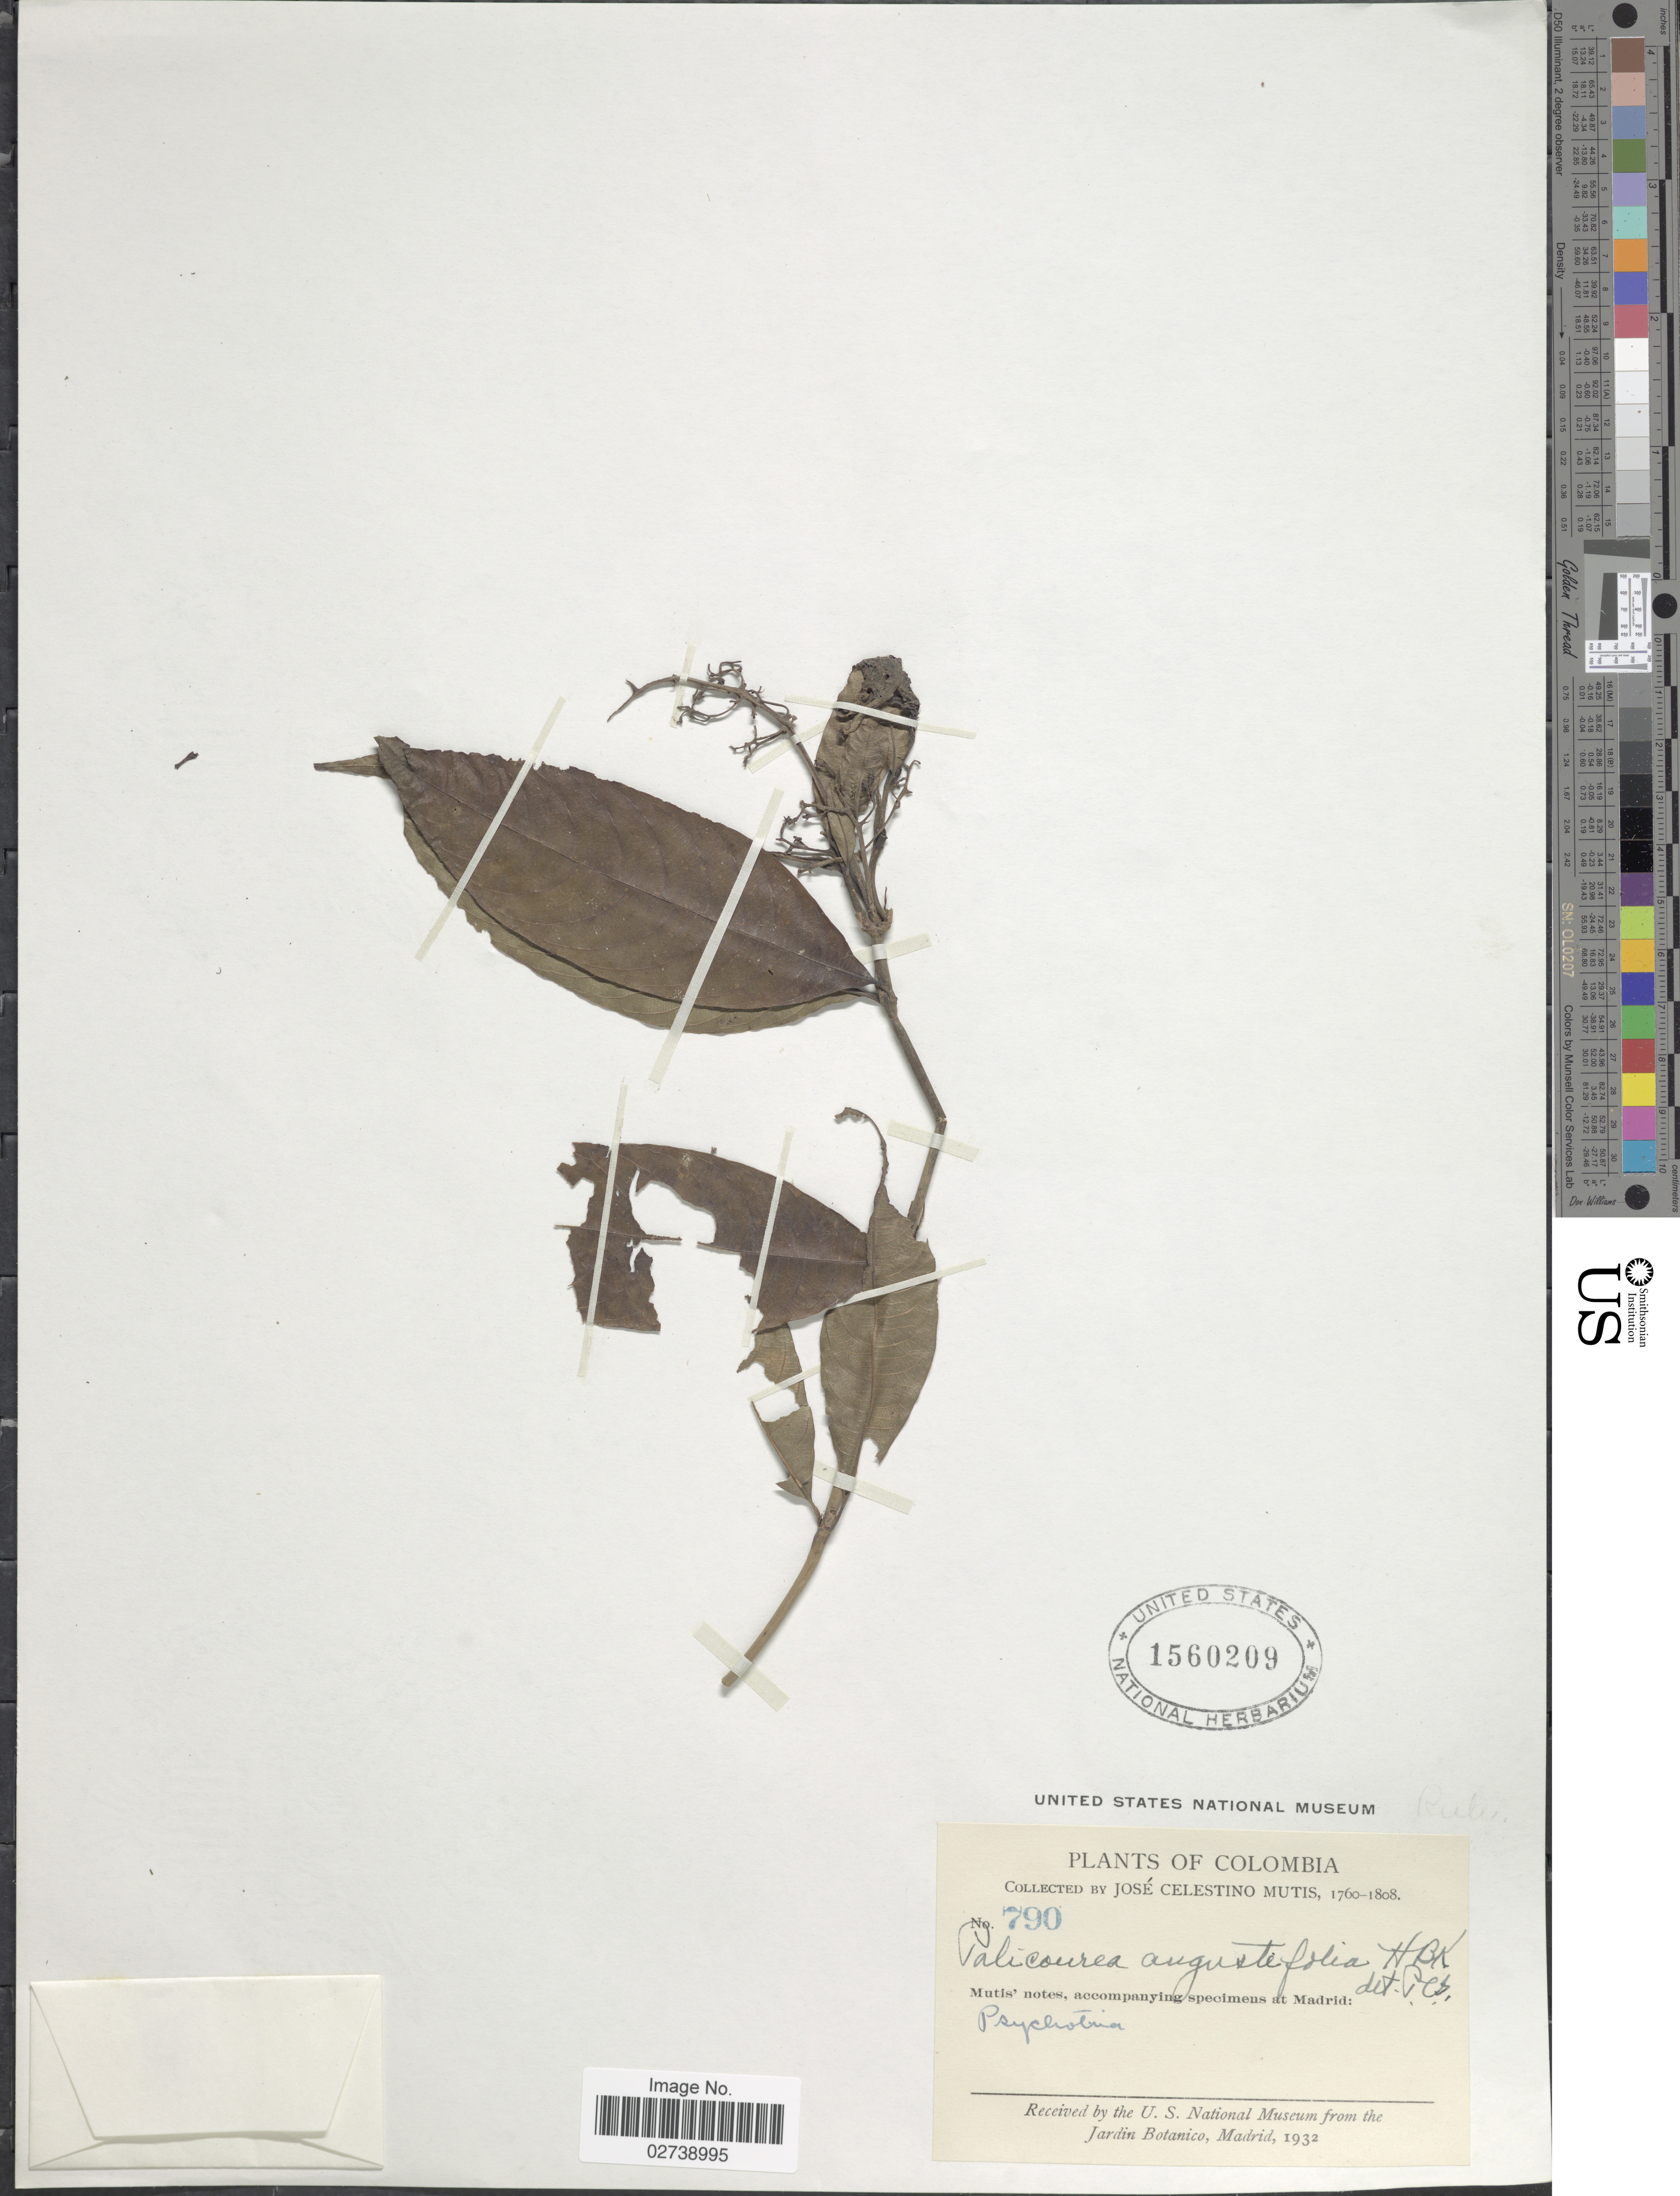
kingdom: Plantae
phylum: Tracheophyta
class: Magnoliopsida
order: Gentianales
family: Rubiaceae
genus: Palicourea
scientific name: Palicourea angustifolia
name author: Kunth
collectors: J. C. B. Mutis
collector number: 790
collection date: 1760/1808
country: Colombia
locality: Colombia.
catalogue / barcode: US 1560209